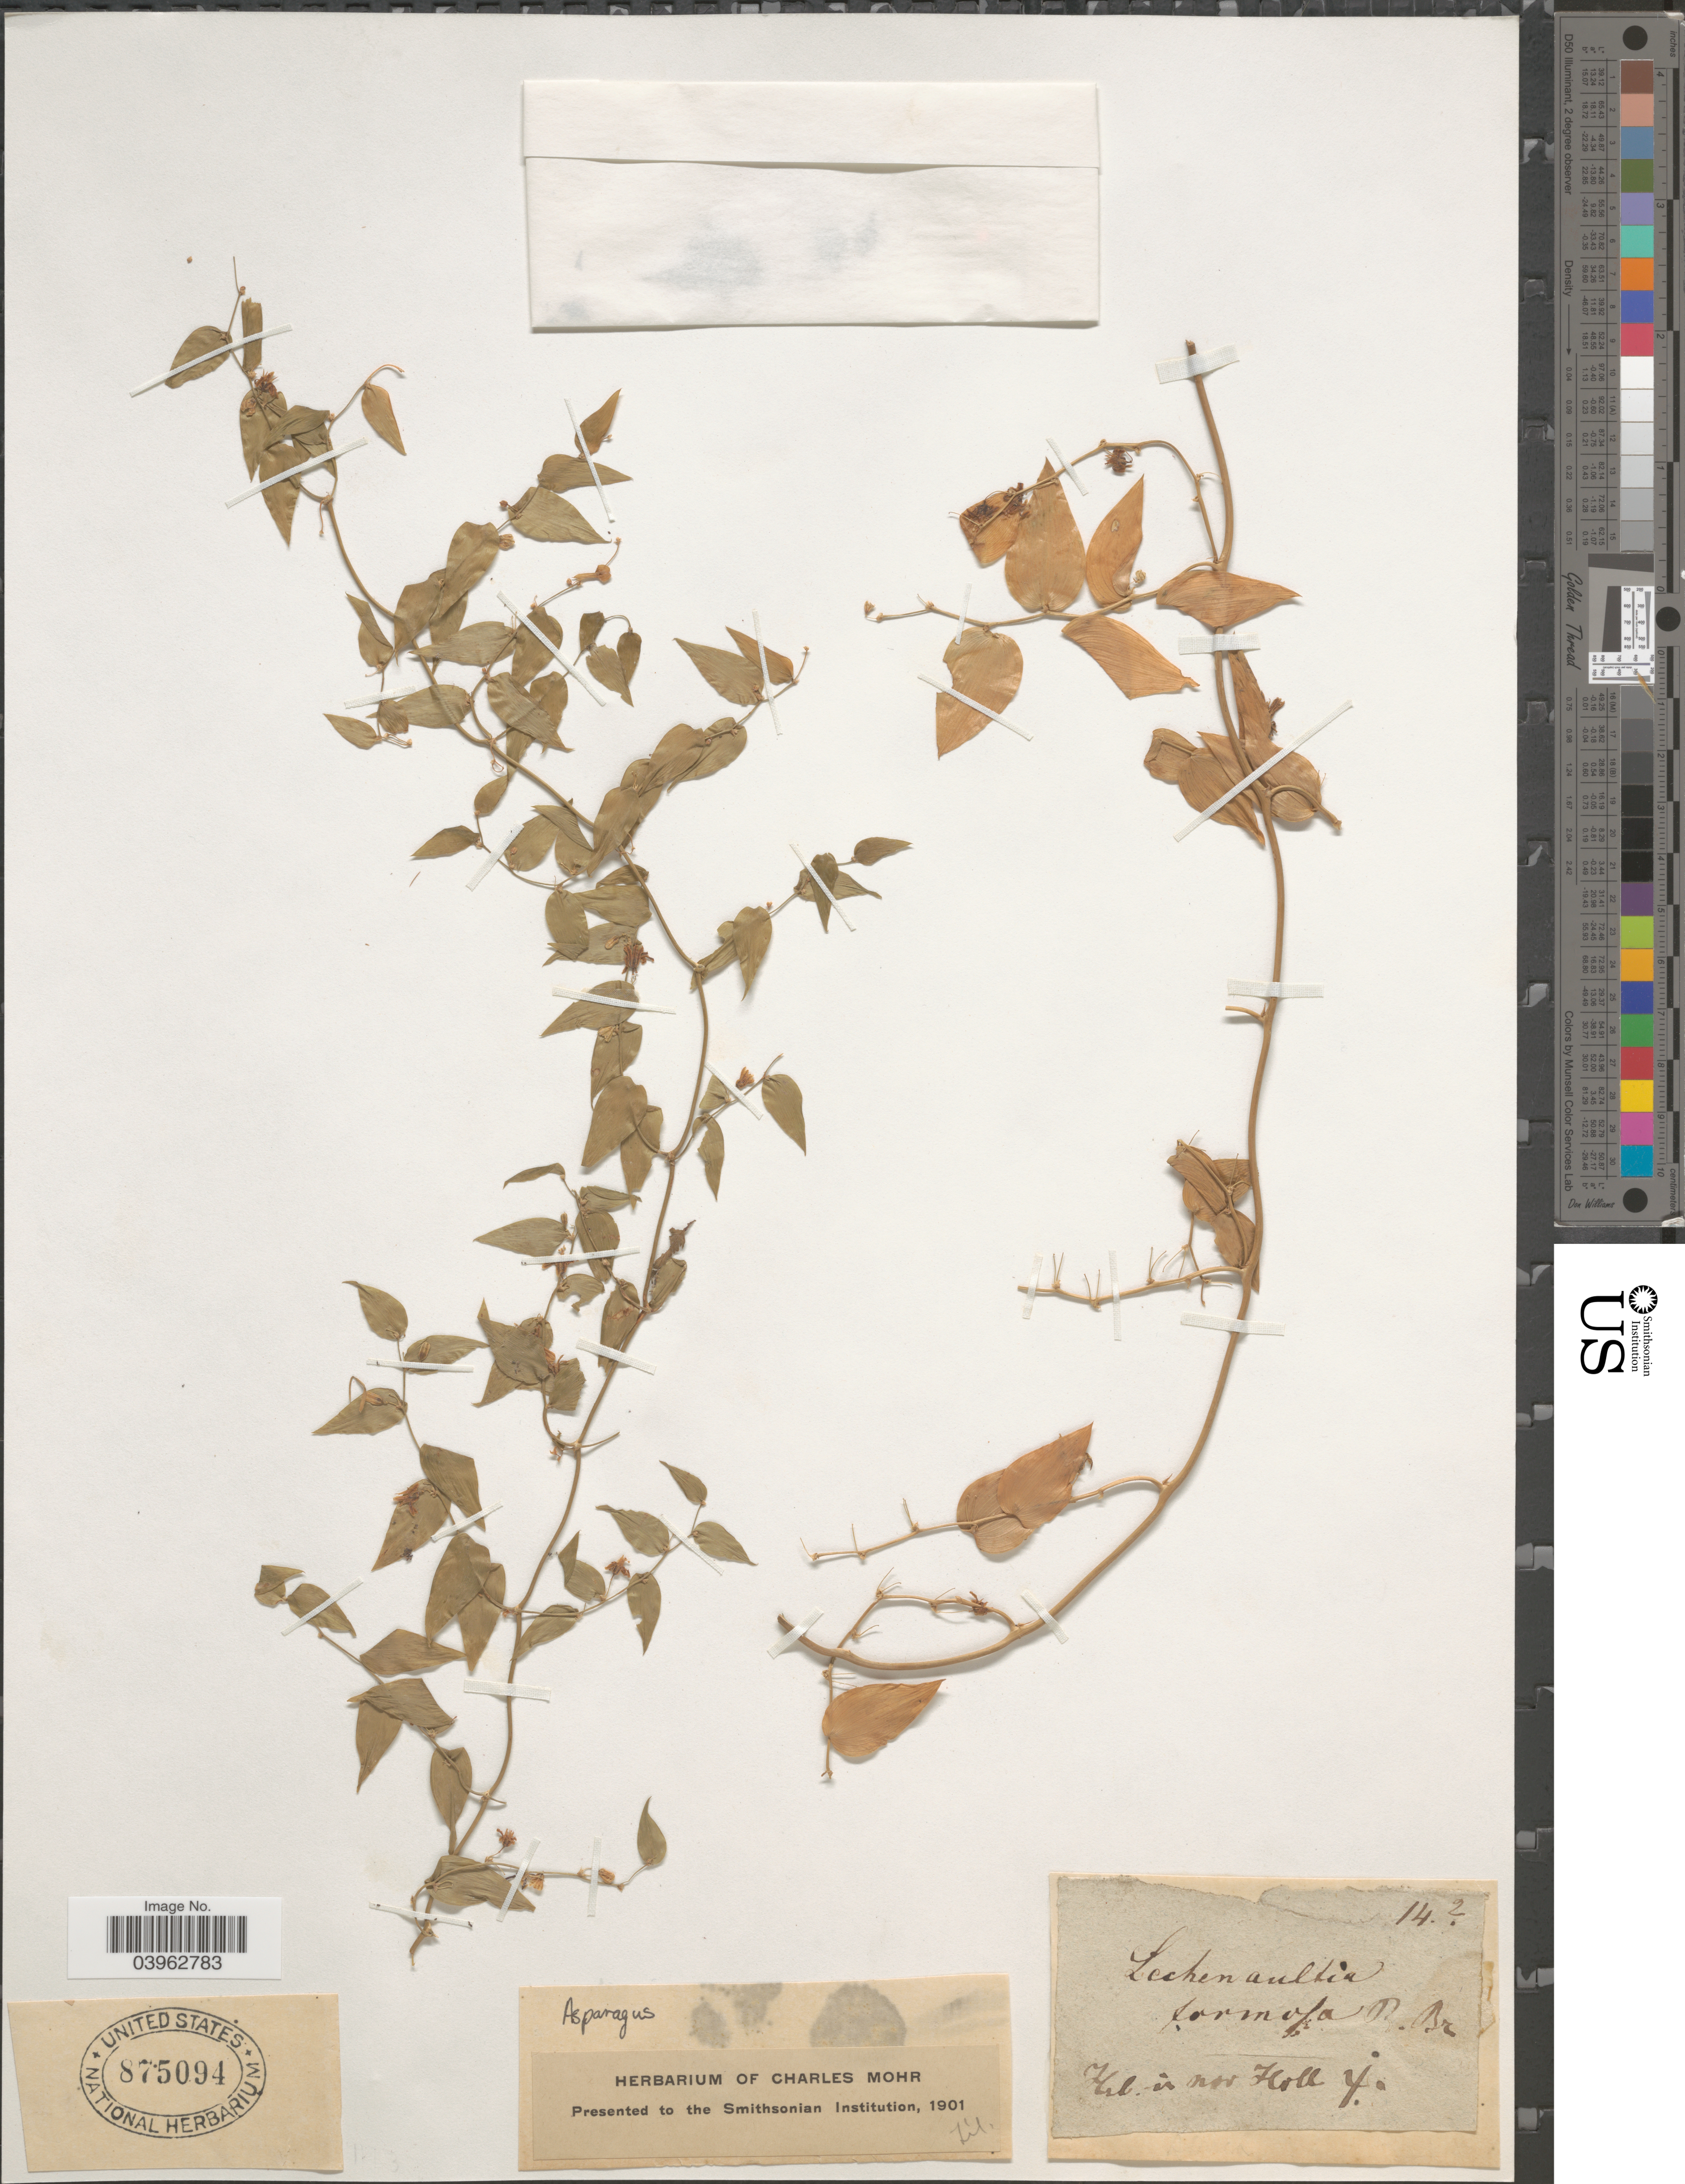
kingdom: Plantae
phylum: Tracheophyta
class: Liliopsida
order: Asparagales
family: Asparagaceae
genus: Asparagus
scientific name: Asparagus sp.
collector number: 142*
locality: Hrb. in nor. Holl X.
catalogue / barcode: US 875094